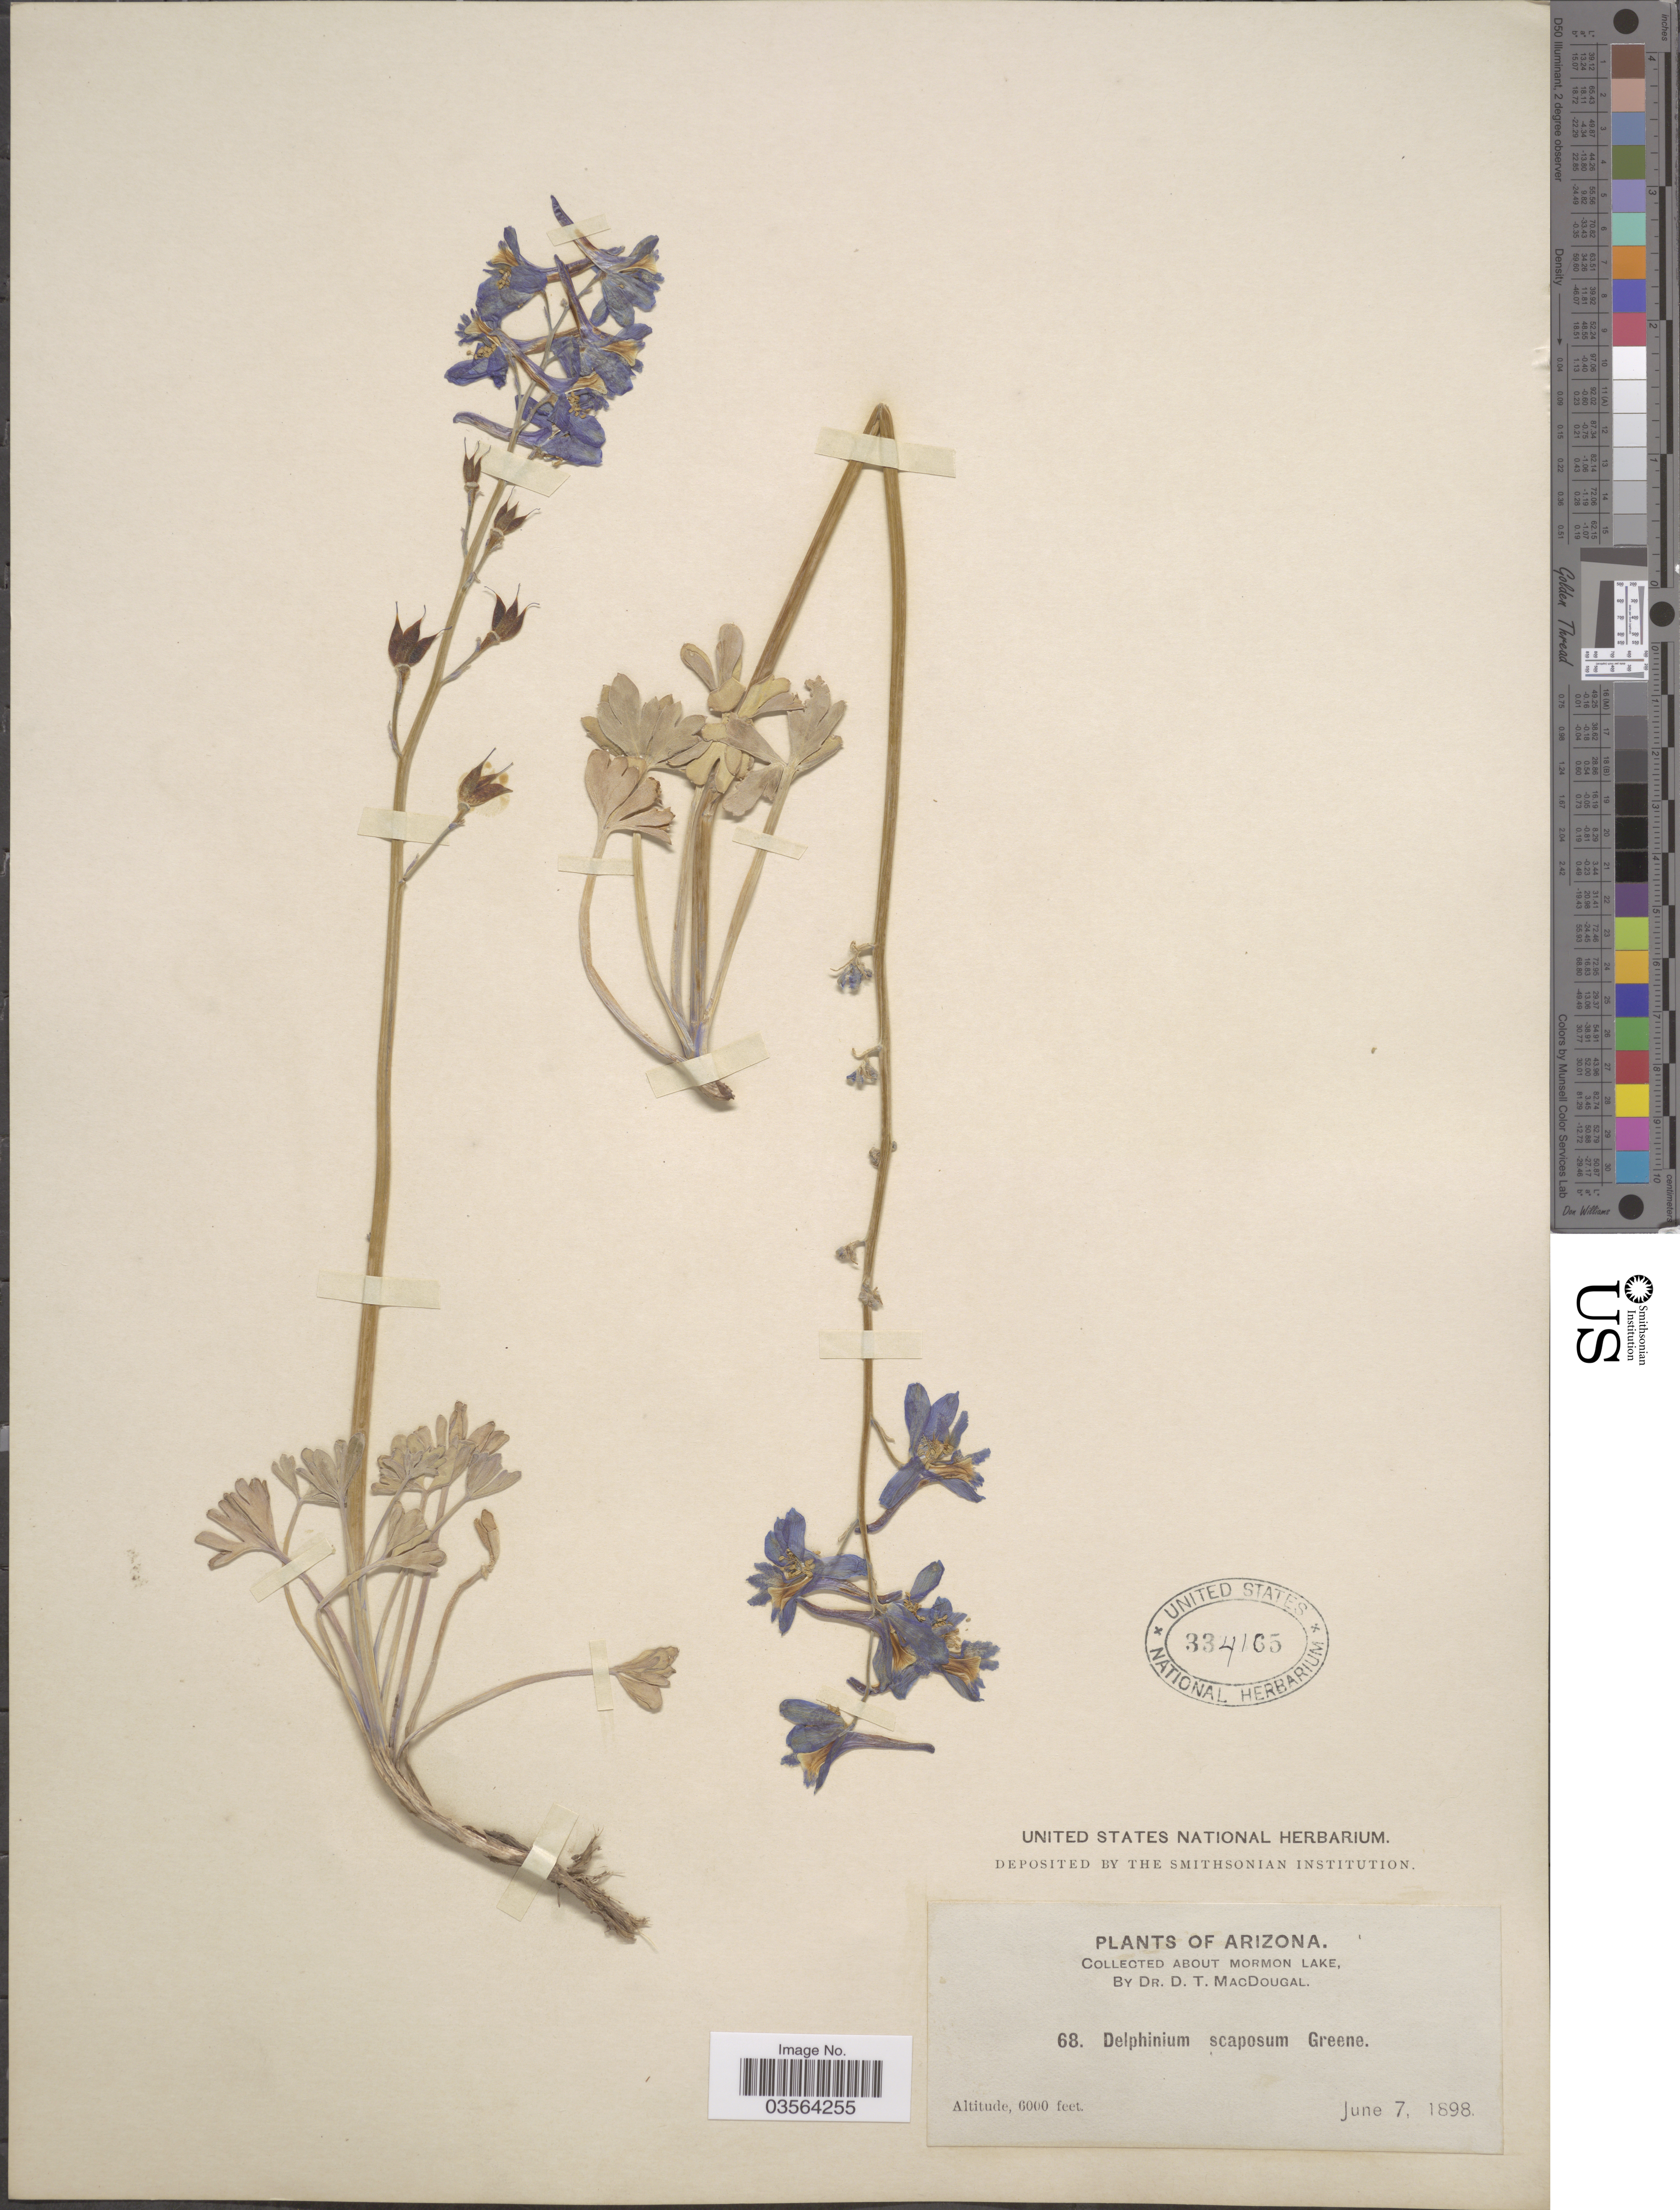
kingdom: Plantae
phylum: Tracheophyta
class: Magnoliopsida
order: Ranunculales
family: Ranunculaceae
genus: Delphinium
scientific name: Delphinium scaposum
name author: Greene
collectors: D. T. MacDougal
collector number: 68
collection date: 1898-06-07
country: United States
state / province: Arizona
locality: About Mormon Lake.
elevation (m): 1829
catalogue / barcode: US 334165